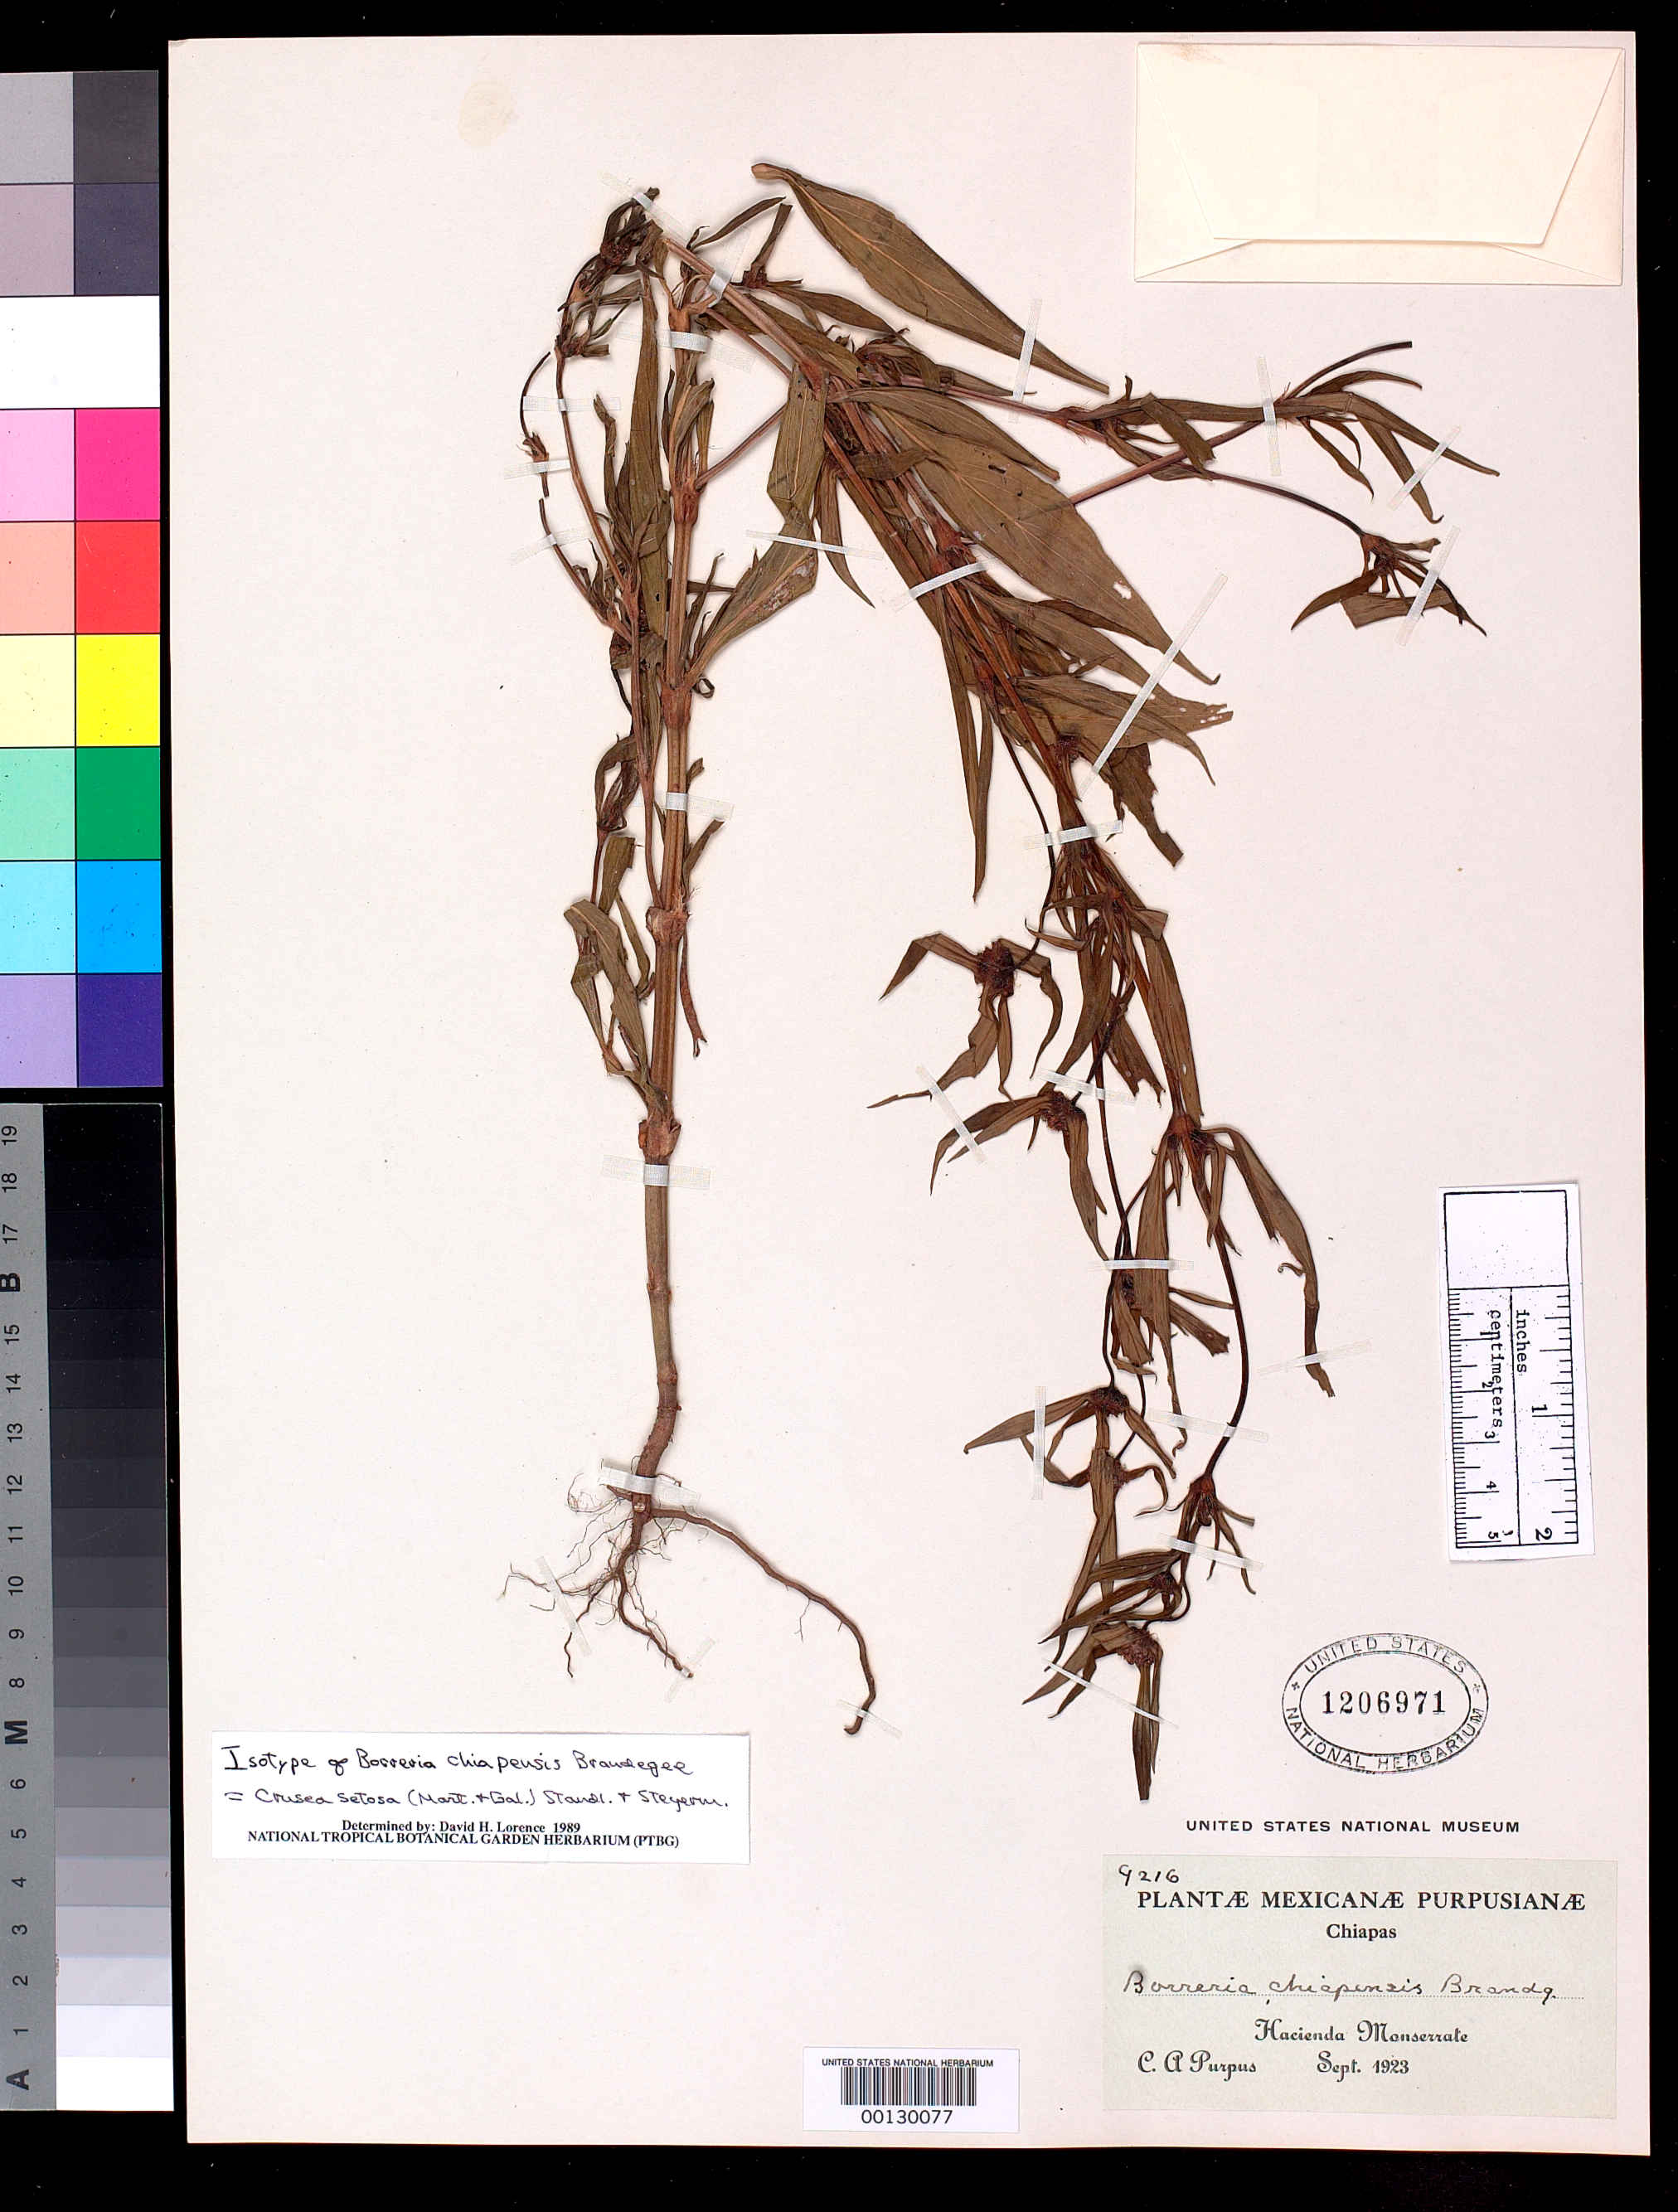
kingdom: Plantae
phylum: Tracheophyta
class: Magnoliopsida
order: Gentianales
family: Rubiaceae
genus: Borreria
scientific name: Borreria chiapensis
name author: Brandegee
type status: Isotype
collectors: C. A. Purpus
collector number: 9216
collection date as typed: Sep 1923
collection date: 1923-09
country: Mexico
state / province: Chiapas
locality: Hacienda Monserrate.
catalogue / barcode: US 1206971